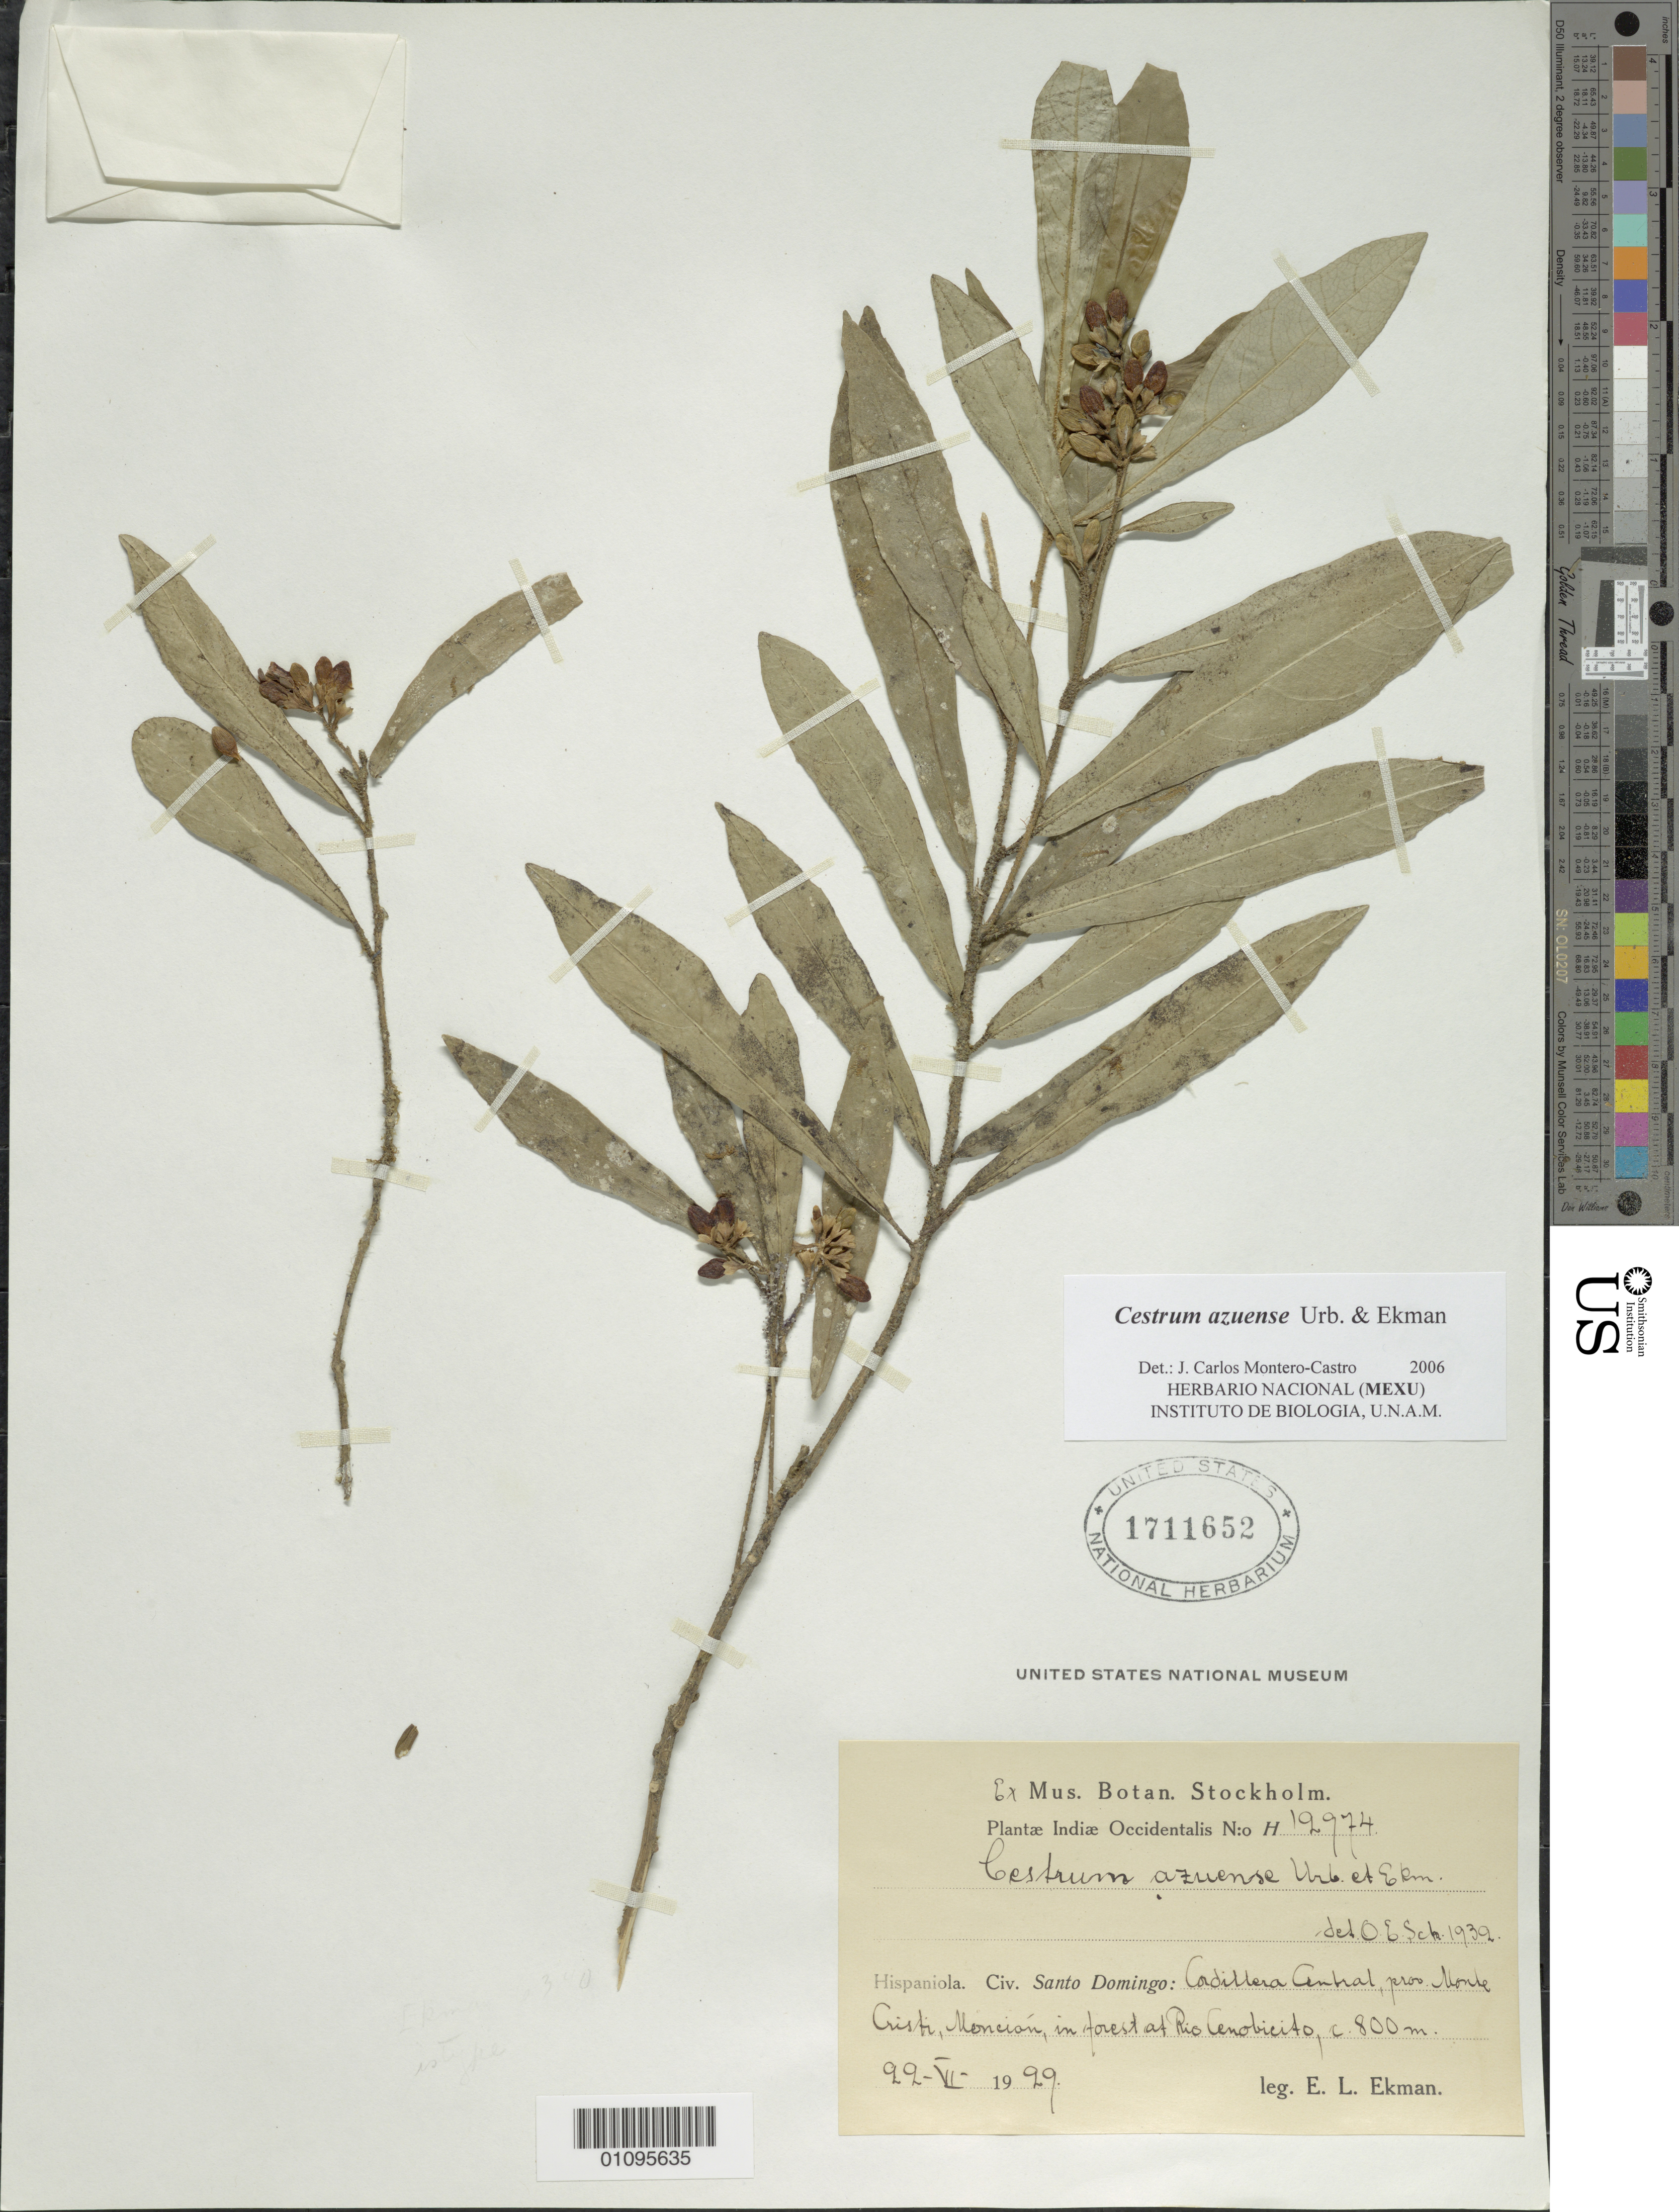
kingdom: Plantae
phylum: Tracheophyta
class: Magnoliopsida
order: Solanales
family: Solanaceae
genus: Cestrum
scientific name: Cestrum azuense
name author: Urb. & Ekman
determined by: Montero-Castro, J. C.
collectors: E. L. Ekman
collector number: H 12974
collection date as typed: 22 Jun 1929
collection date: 1929-06-22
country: Dominican Republic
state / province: Monte Cristi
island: Hispaniola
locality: Cordillera Central, Monción, forest at Rio Cenobicito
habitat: In forest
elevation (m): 800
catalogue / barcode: US 1711652